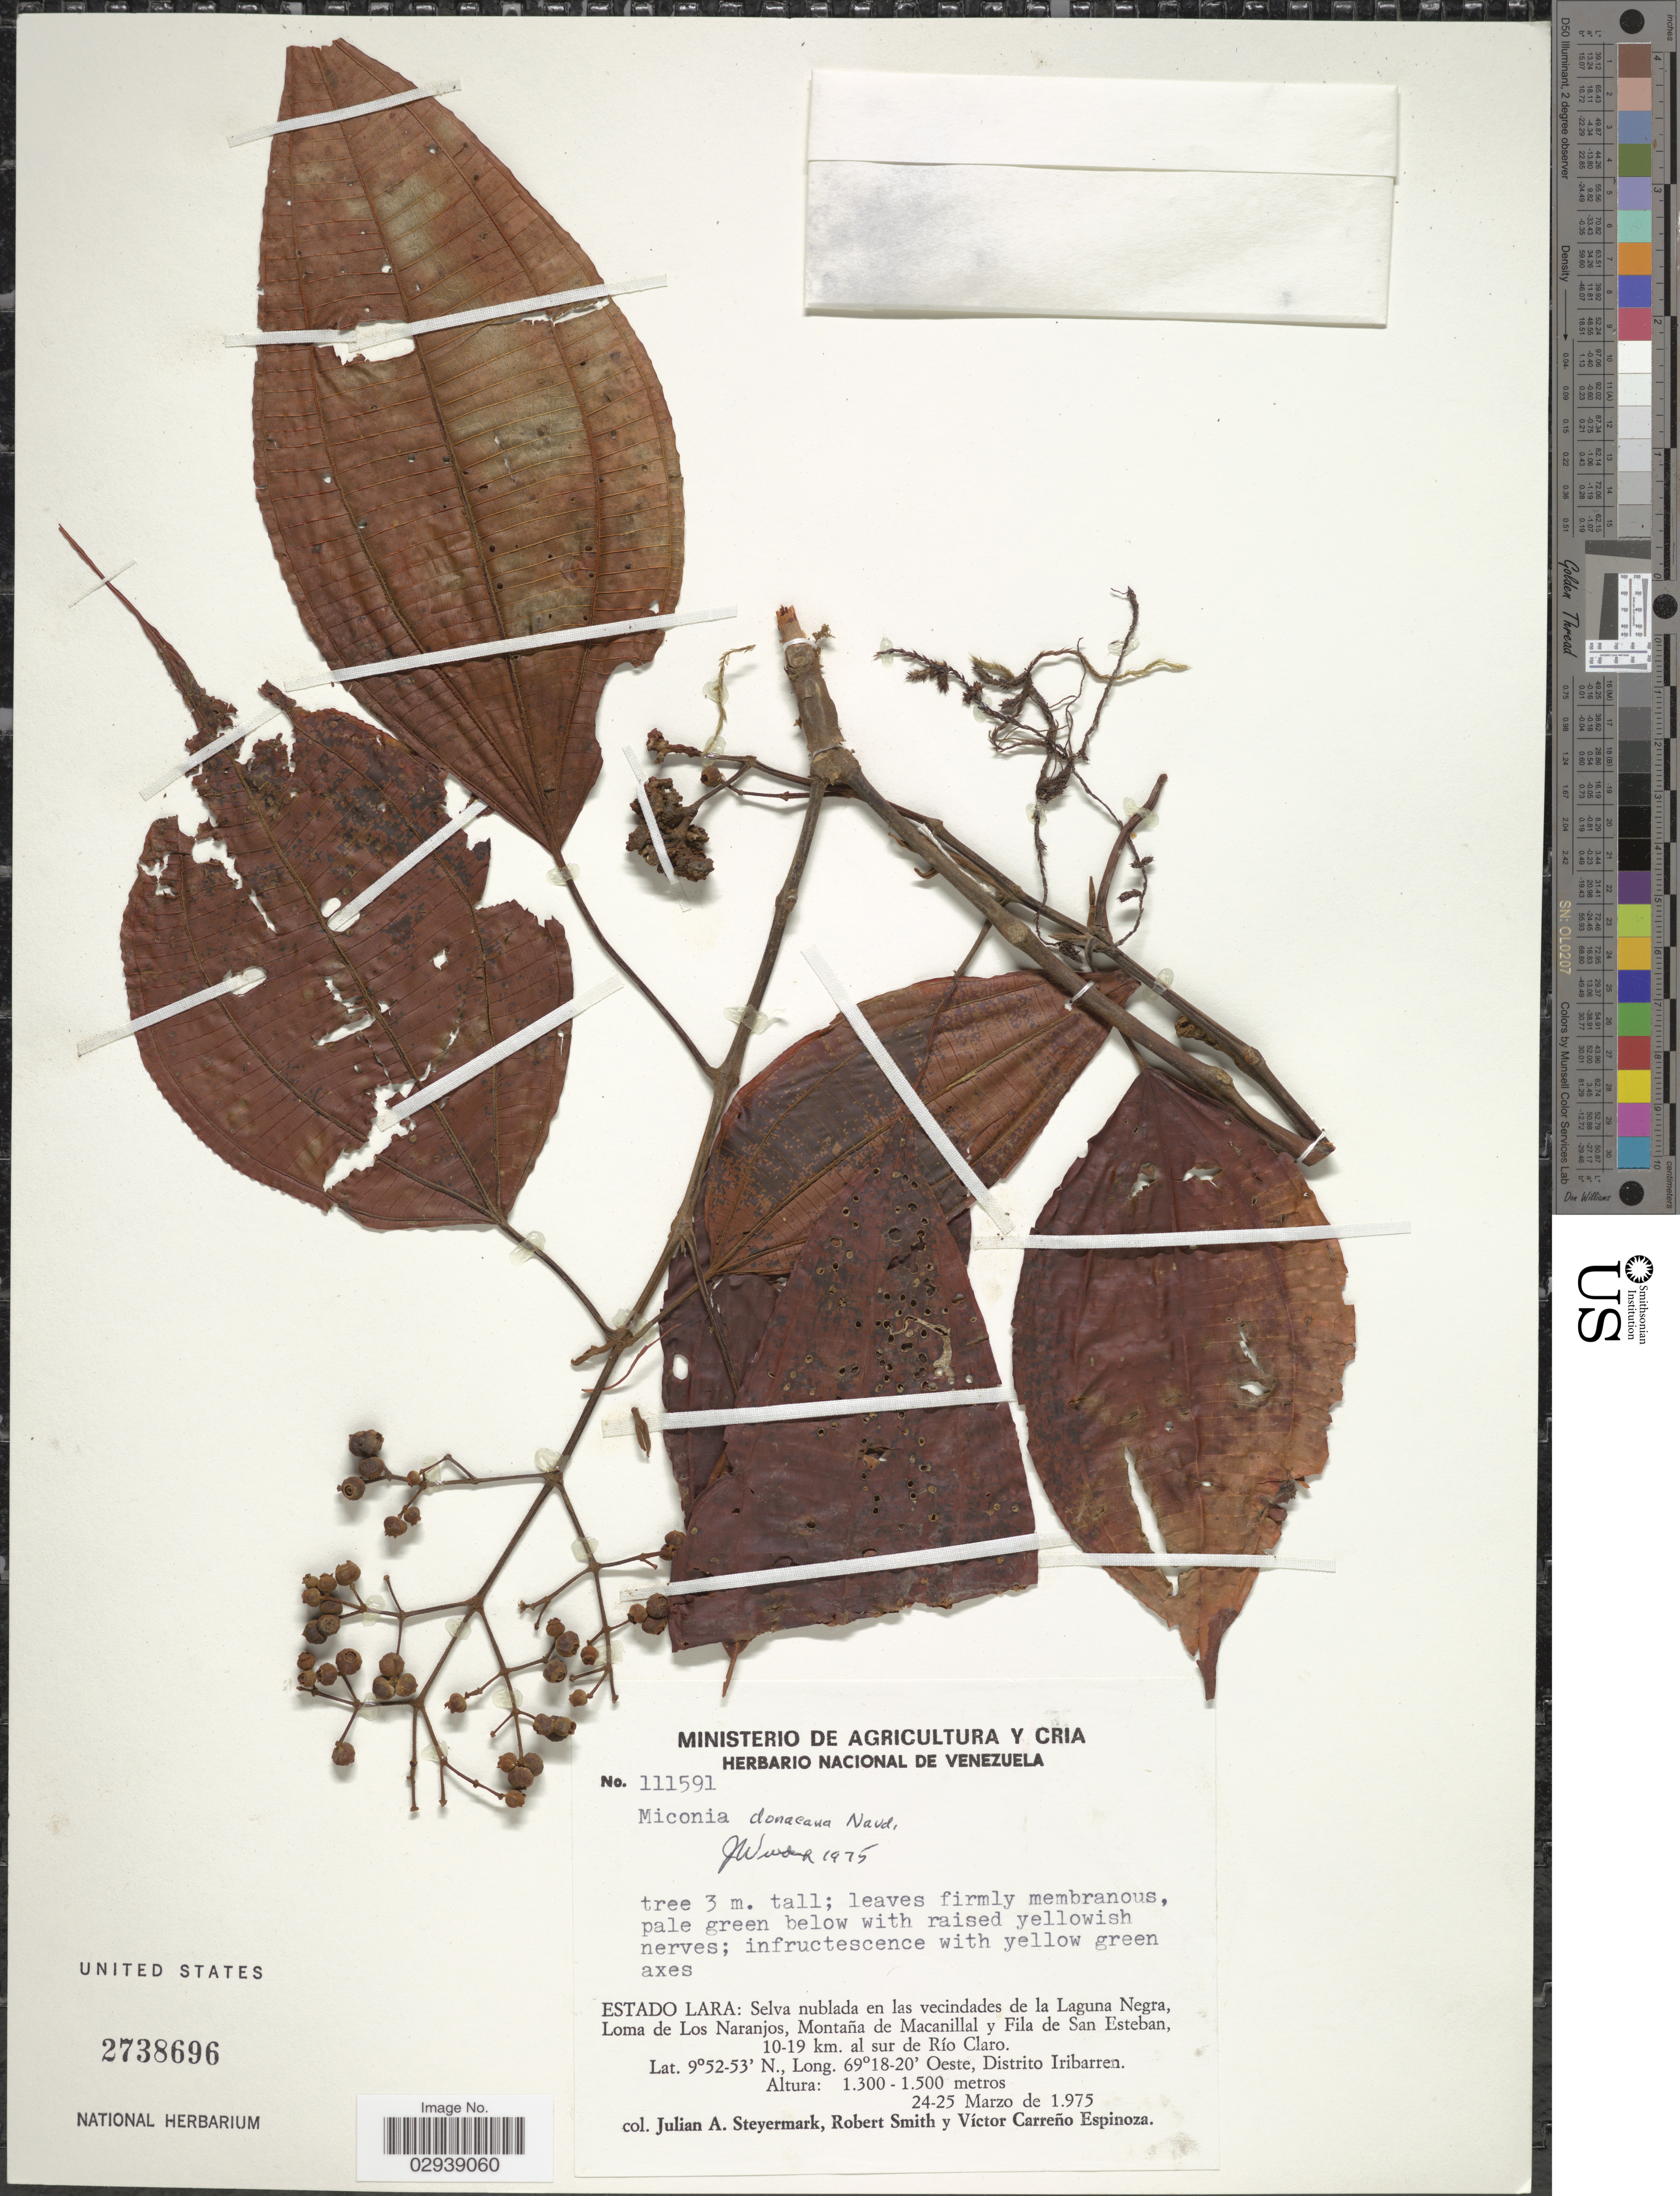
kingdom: Plantae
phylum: Tracheophyta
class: Magnoliopsida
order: Myrtales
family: Melastomataceae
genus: Miconia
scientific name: Miconia donaeana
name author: Naudin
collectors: J. Steyermark, R. F. Smith & V. Espinoza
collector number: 111591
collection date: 1975-03-24/1975-03-25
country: Venezuela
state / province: Lara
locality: Selva nublada en las vecindades de la Laguna Negra, Loma de Los naranjos, Montaña de Macanillal y Fila de San Esteban, 10-19 km. al sur de Río Claro.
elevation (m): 1300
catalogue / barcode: US 2738696